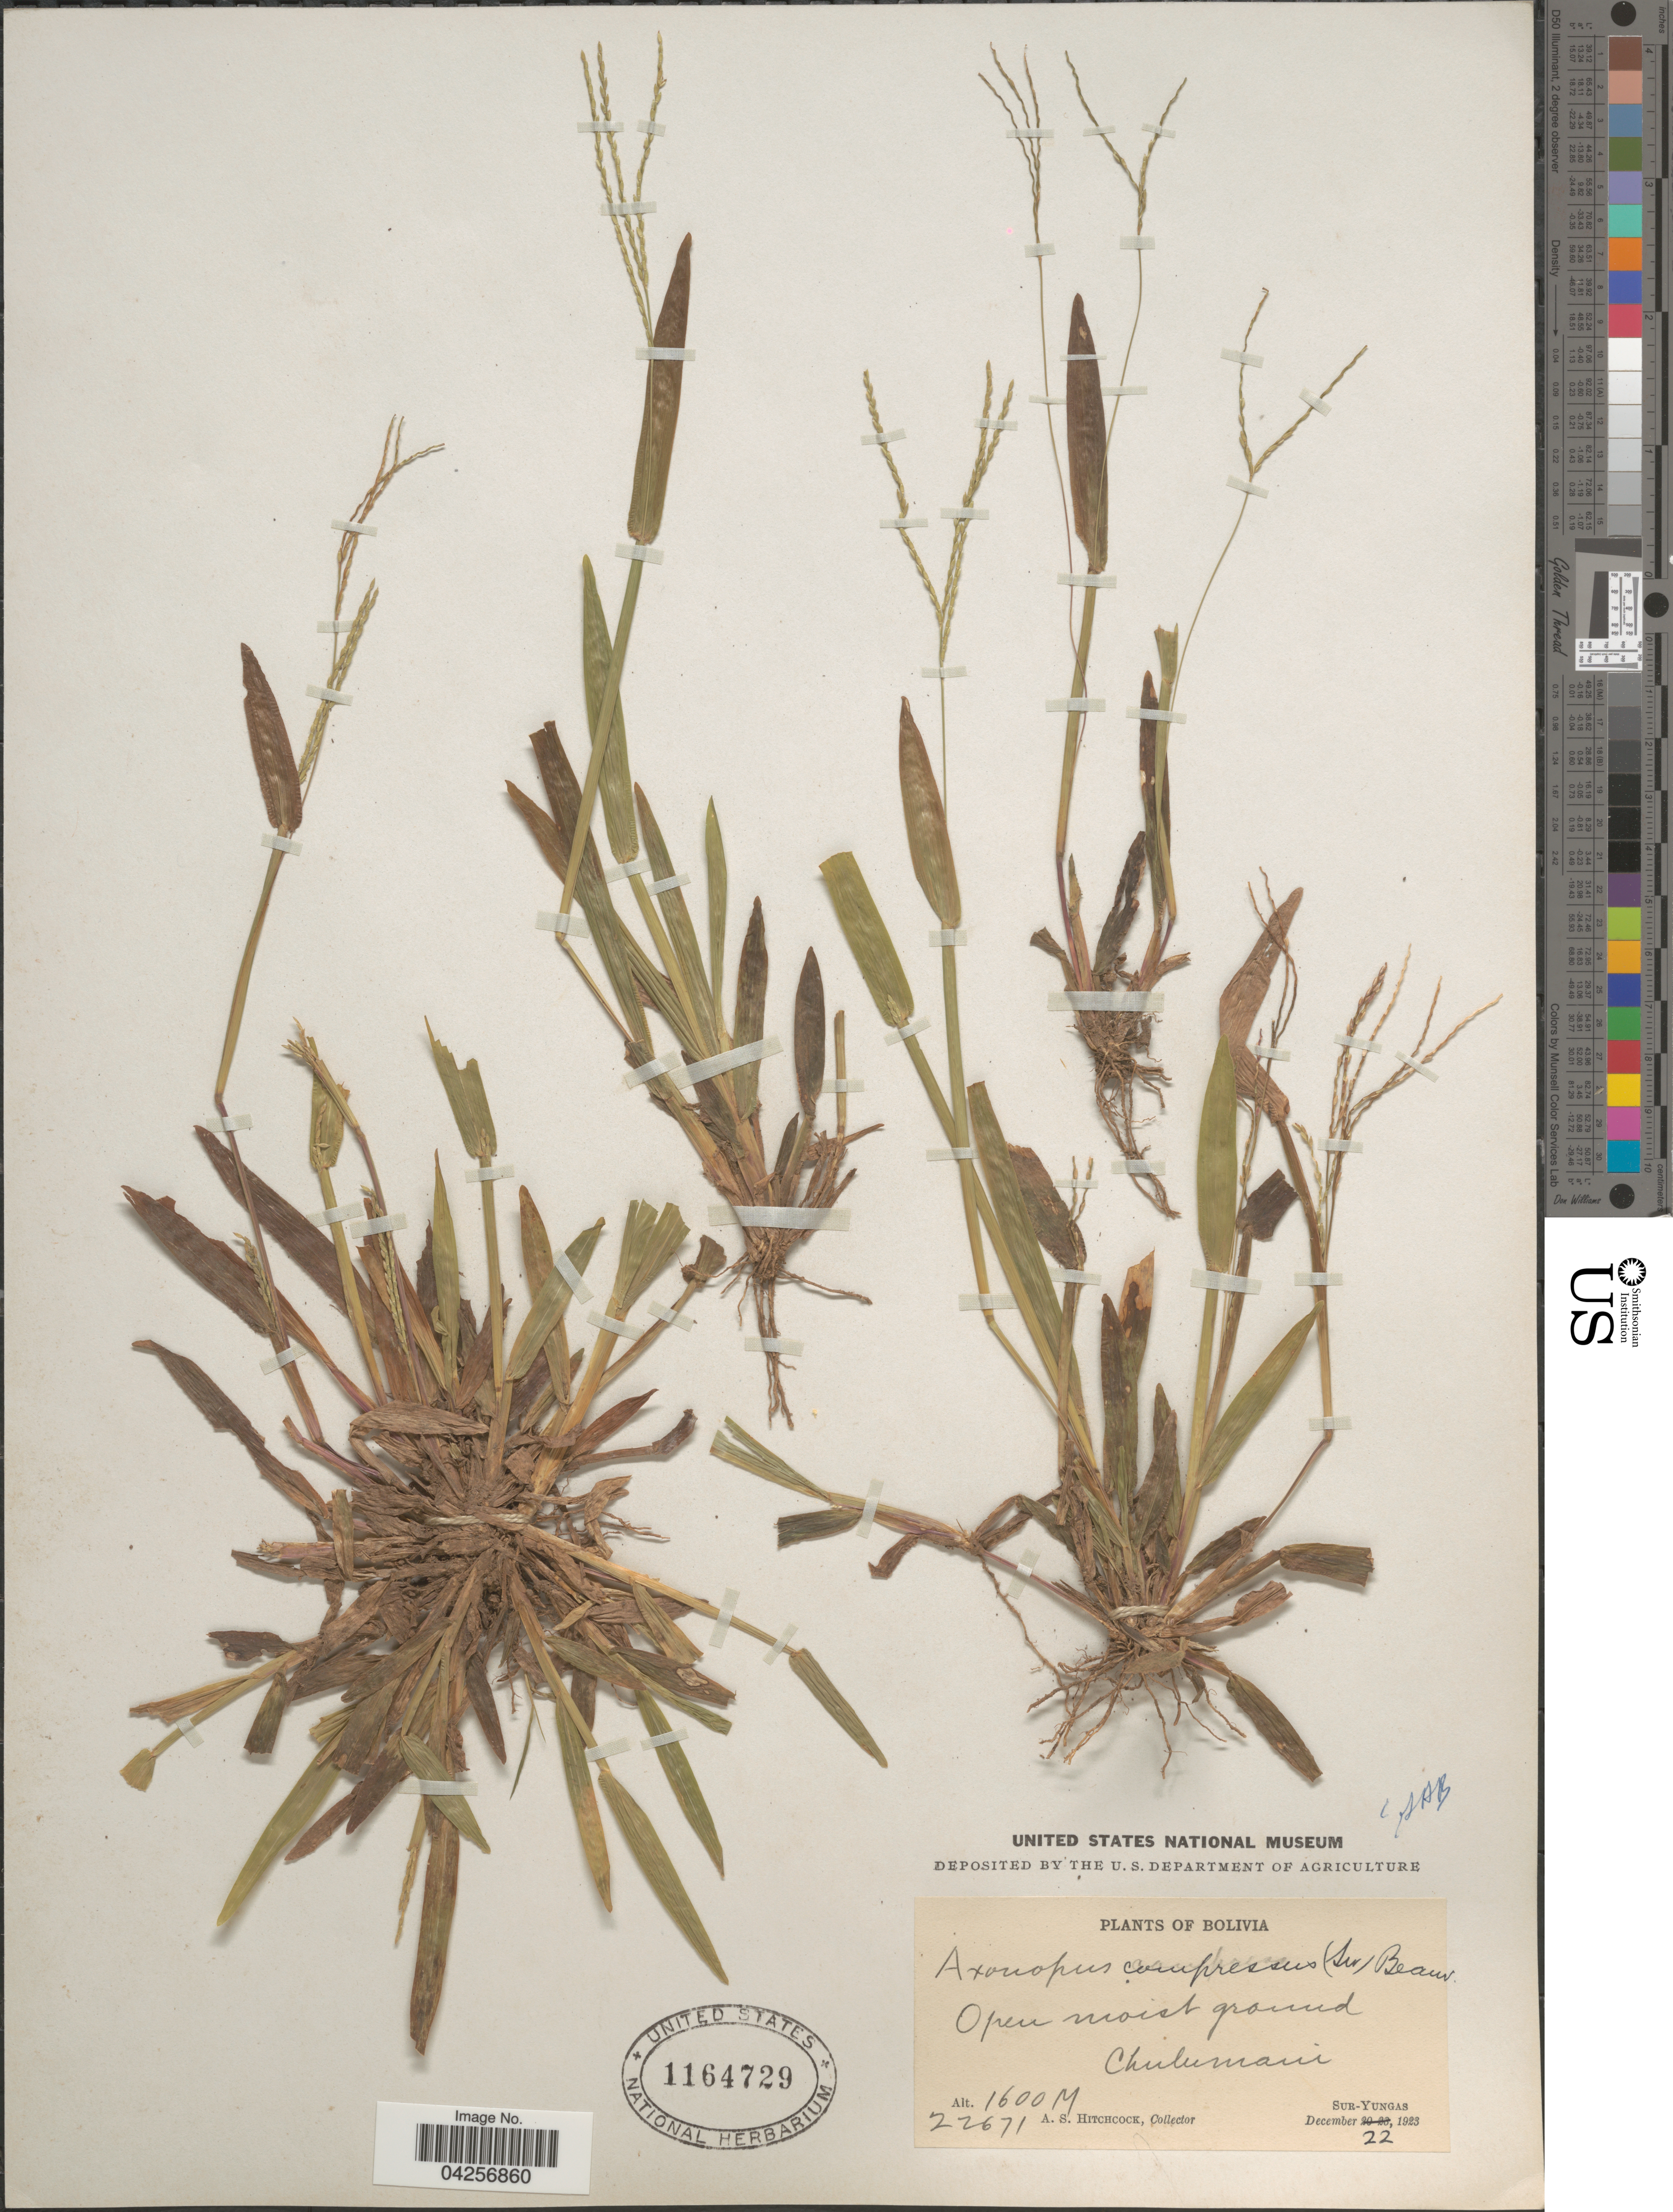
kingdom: Plantae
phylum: Tracheophyta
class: Liliopsida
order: Poales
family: Poaceae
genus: Axonopus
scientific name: Axonopus cuatrecasasii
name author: G.A. Black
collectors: A. S. Hitchcock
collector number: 22671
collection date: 1923-12-22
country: Bolivia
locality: Chulumani. Sur-Yungas.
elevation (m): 1600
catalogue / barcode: US 1164729